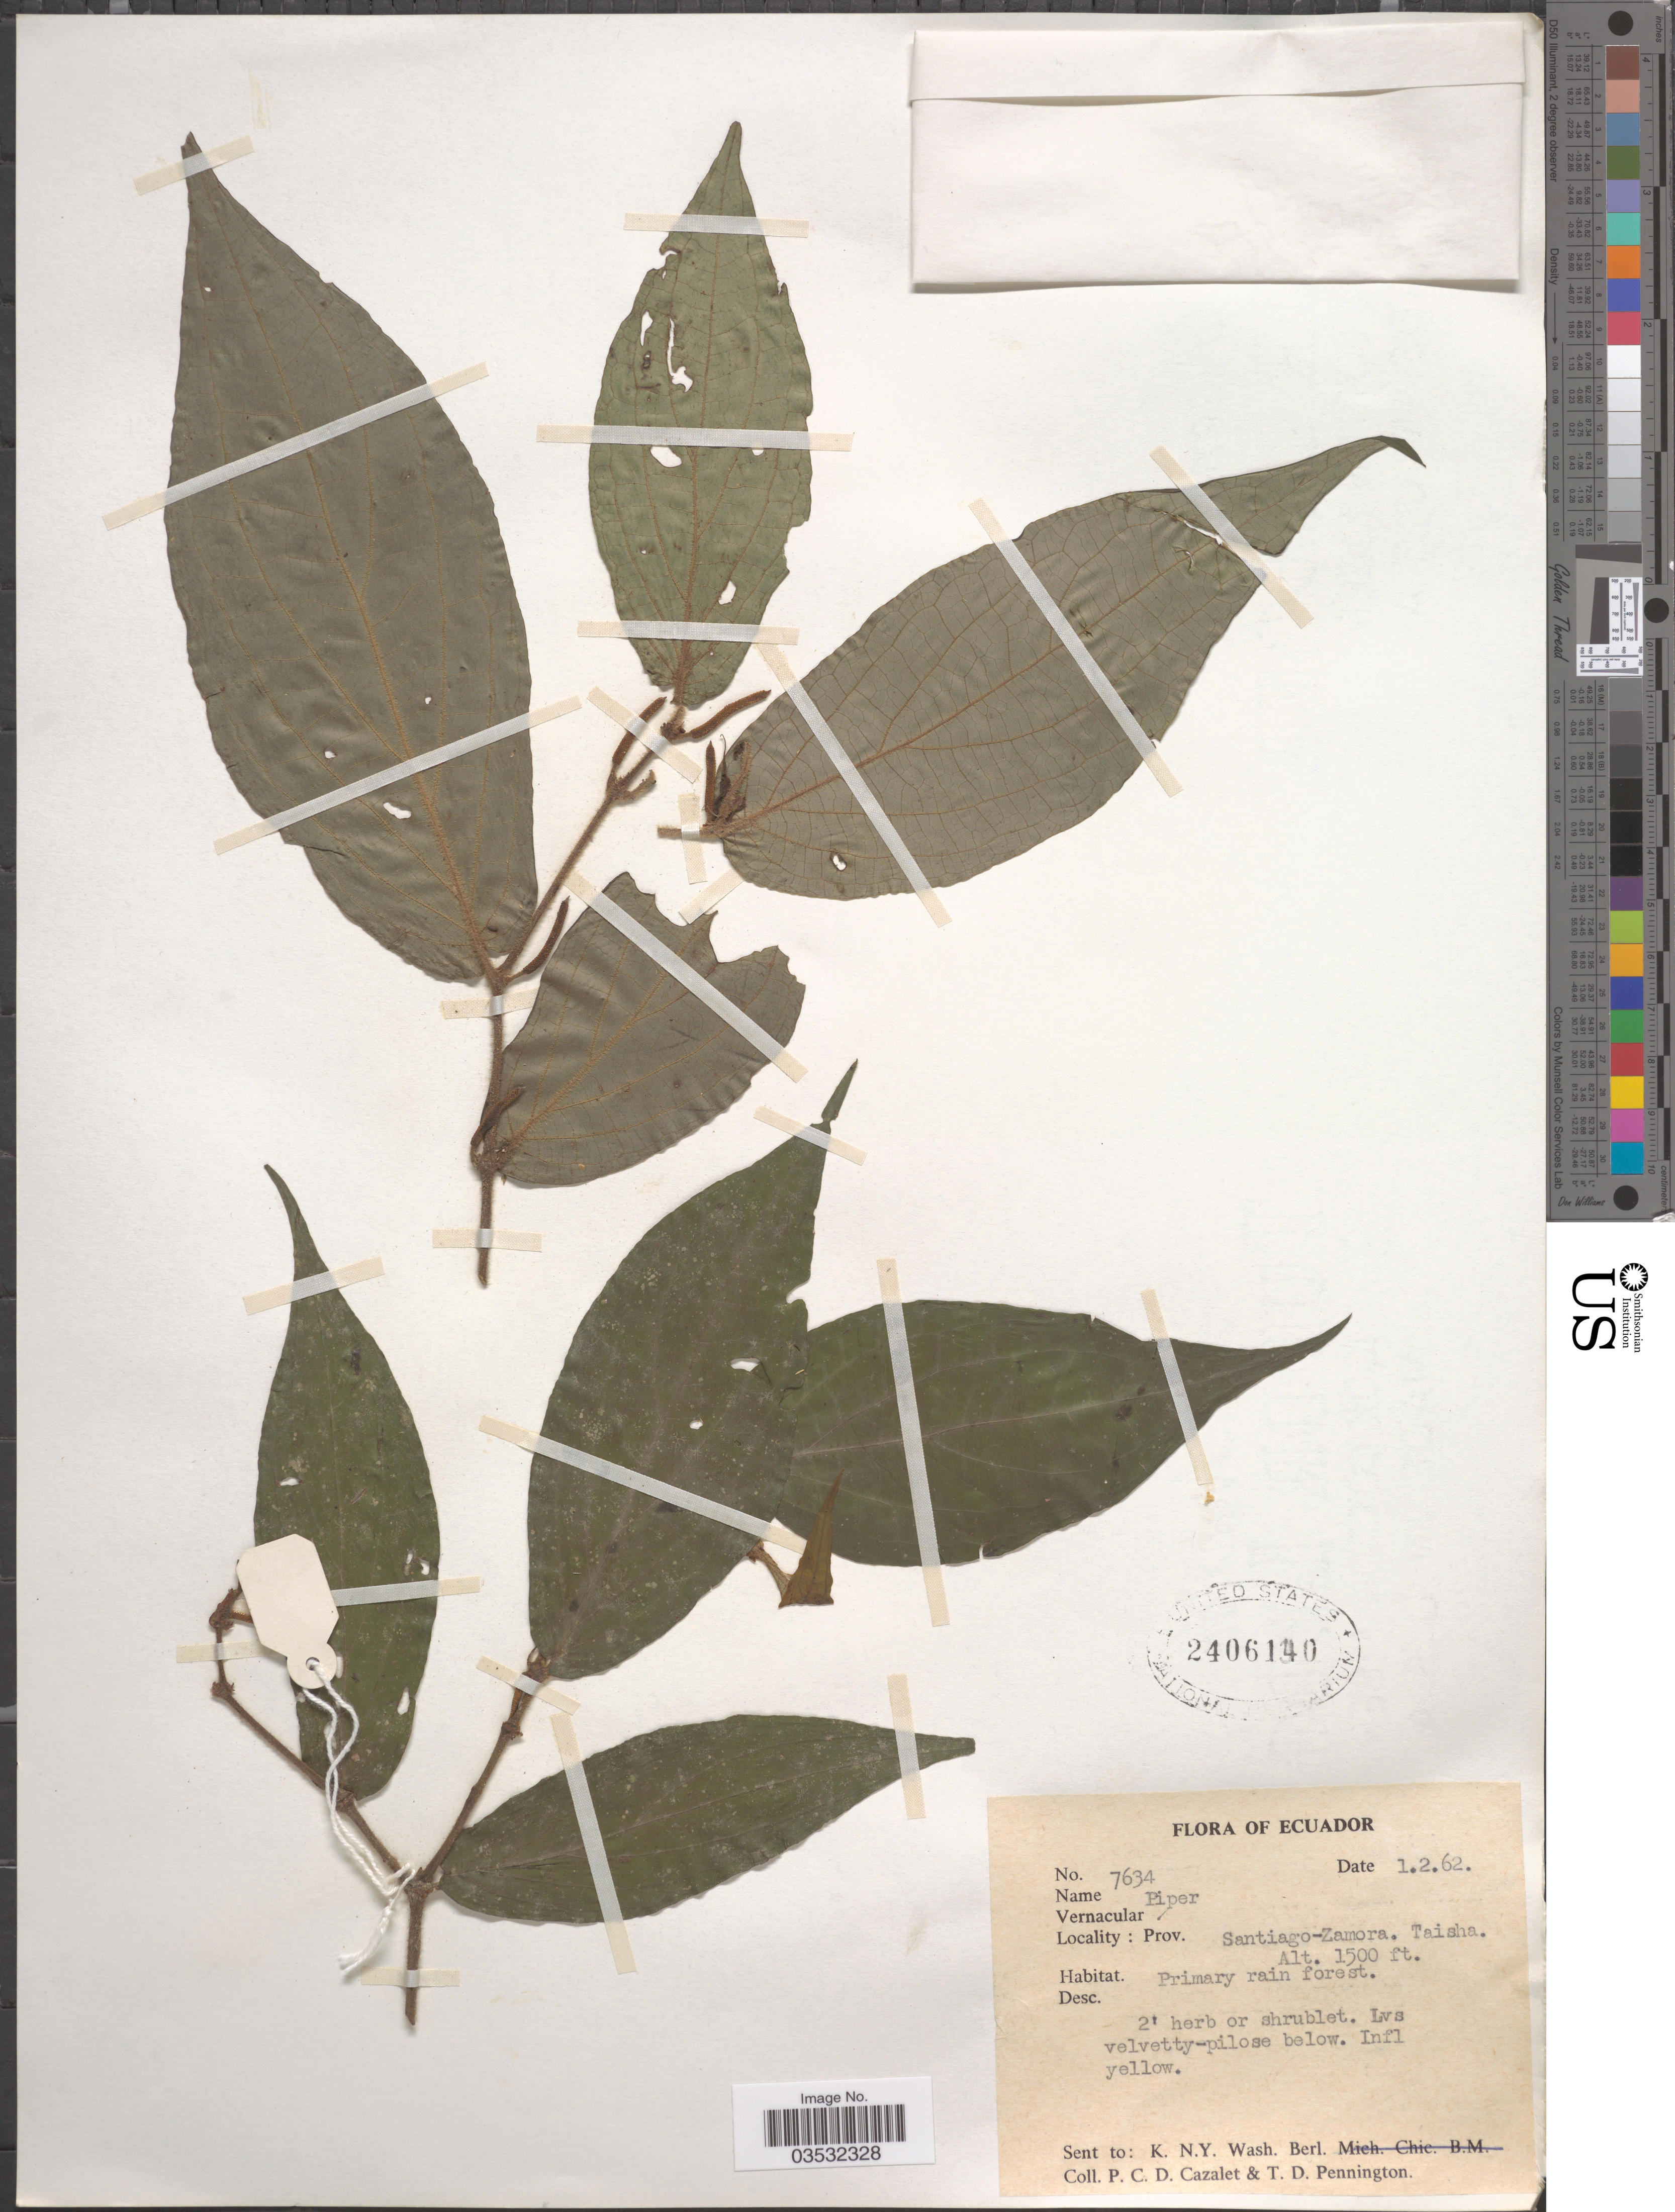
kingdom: Plantae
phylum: Tracheophyta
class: Magnoliopsida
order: Piperales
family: Piperaceae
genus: Piper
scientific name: Piper sp.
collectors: P. C. D. Cazalet & T. D. Pennington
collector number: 7634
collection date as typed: Transcribed d/m/y: 1/2/62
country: Ecuador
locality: Prov. Santiago-Zamora. Taisha.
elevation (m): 457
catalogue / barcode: US 2406140